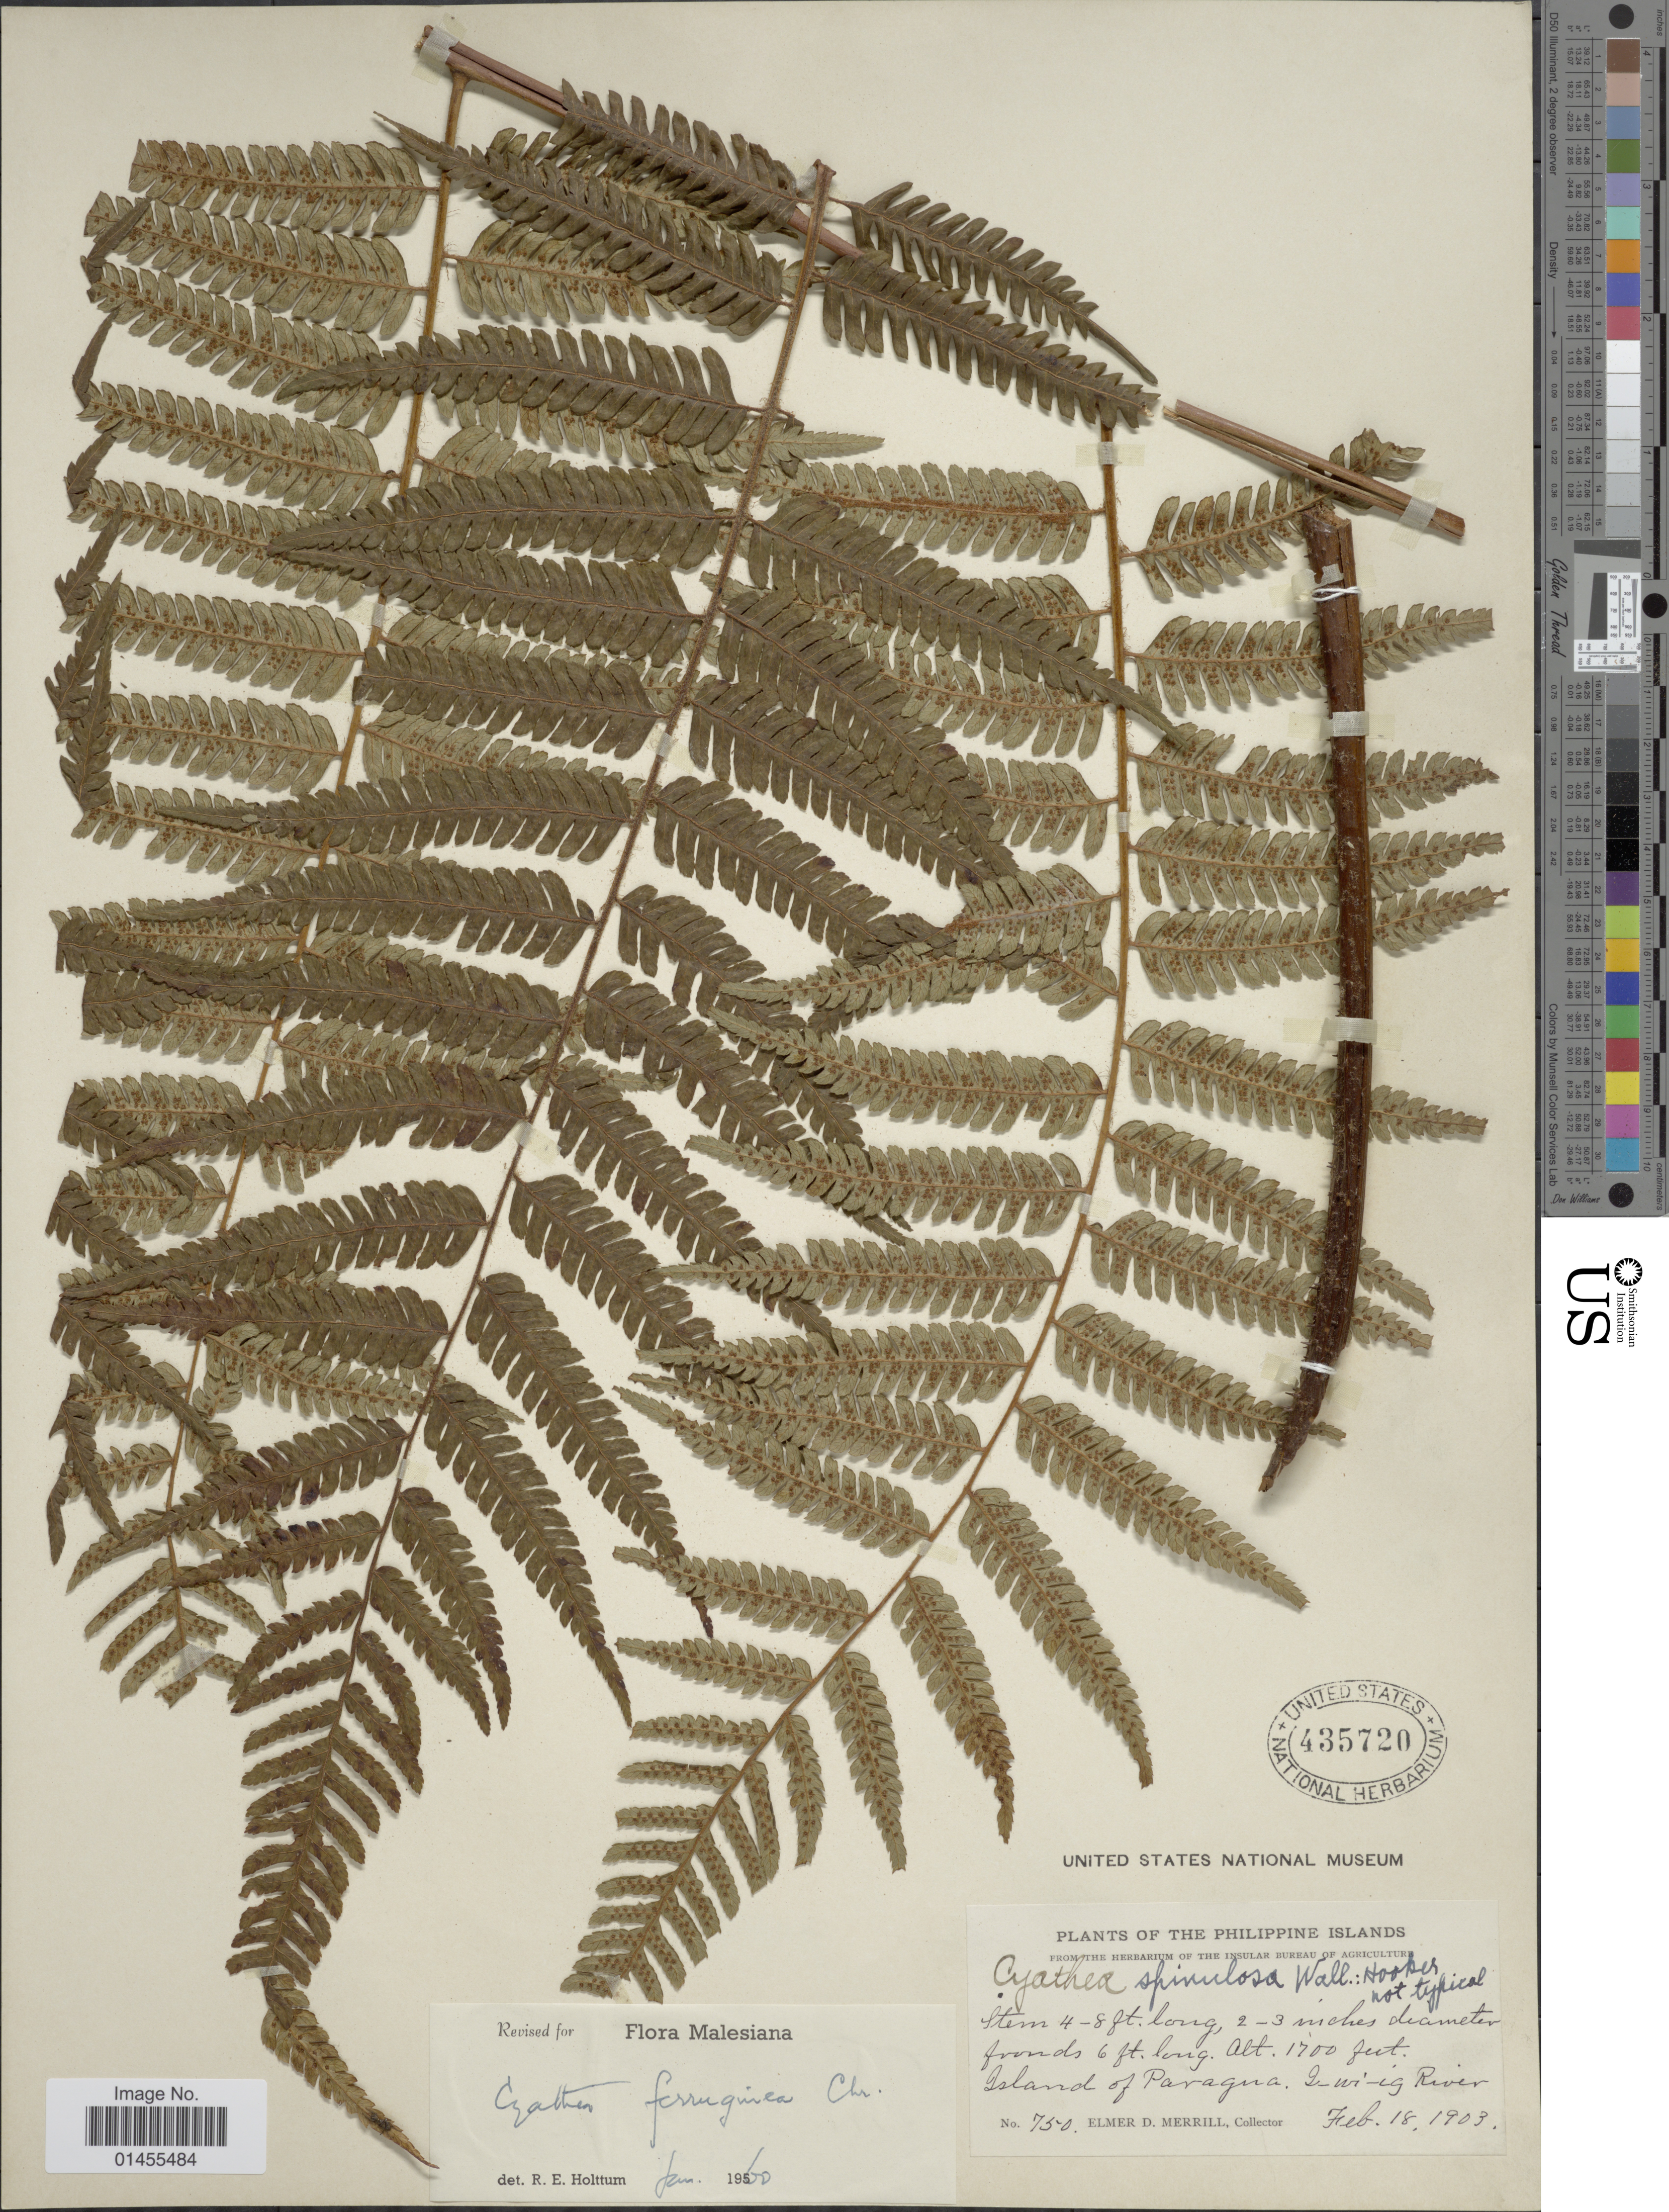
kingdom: Plantae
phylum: Tracheophyta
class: Polypodiopsida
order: Cyatheales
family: Cyatheaceae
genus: Alsophila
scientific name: Alsophila ferruginea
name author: (Christ) R.M. Tryon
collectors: E. Merrill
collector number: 750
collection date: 1903-02-18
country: Philippines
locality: Philippine Islands, Island of Paragna.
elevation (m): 518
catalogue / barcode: US 435720